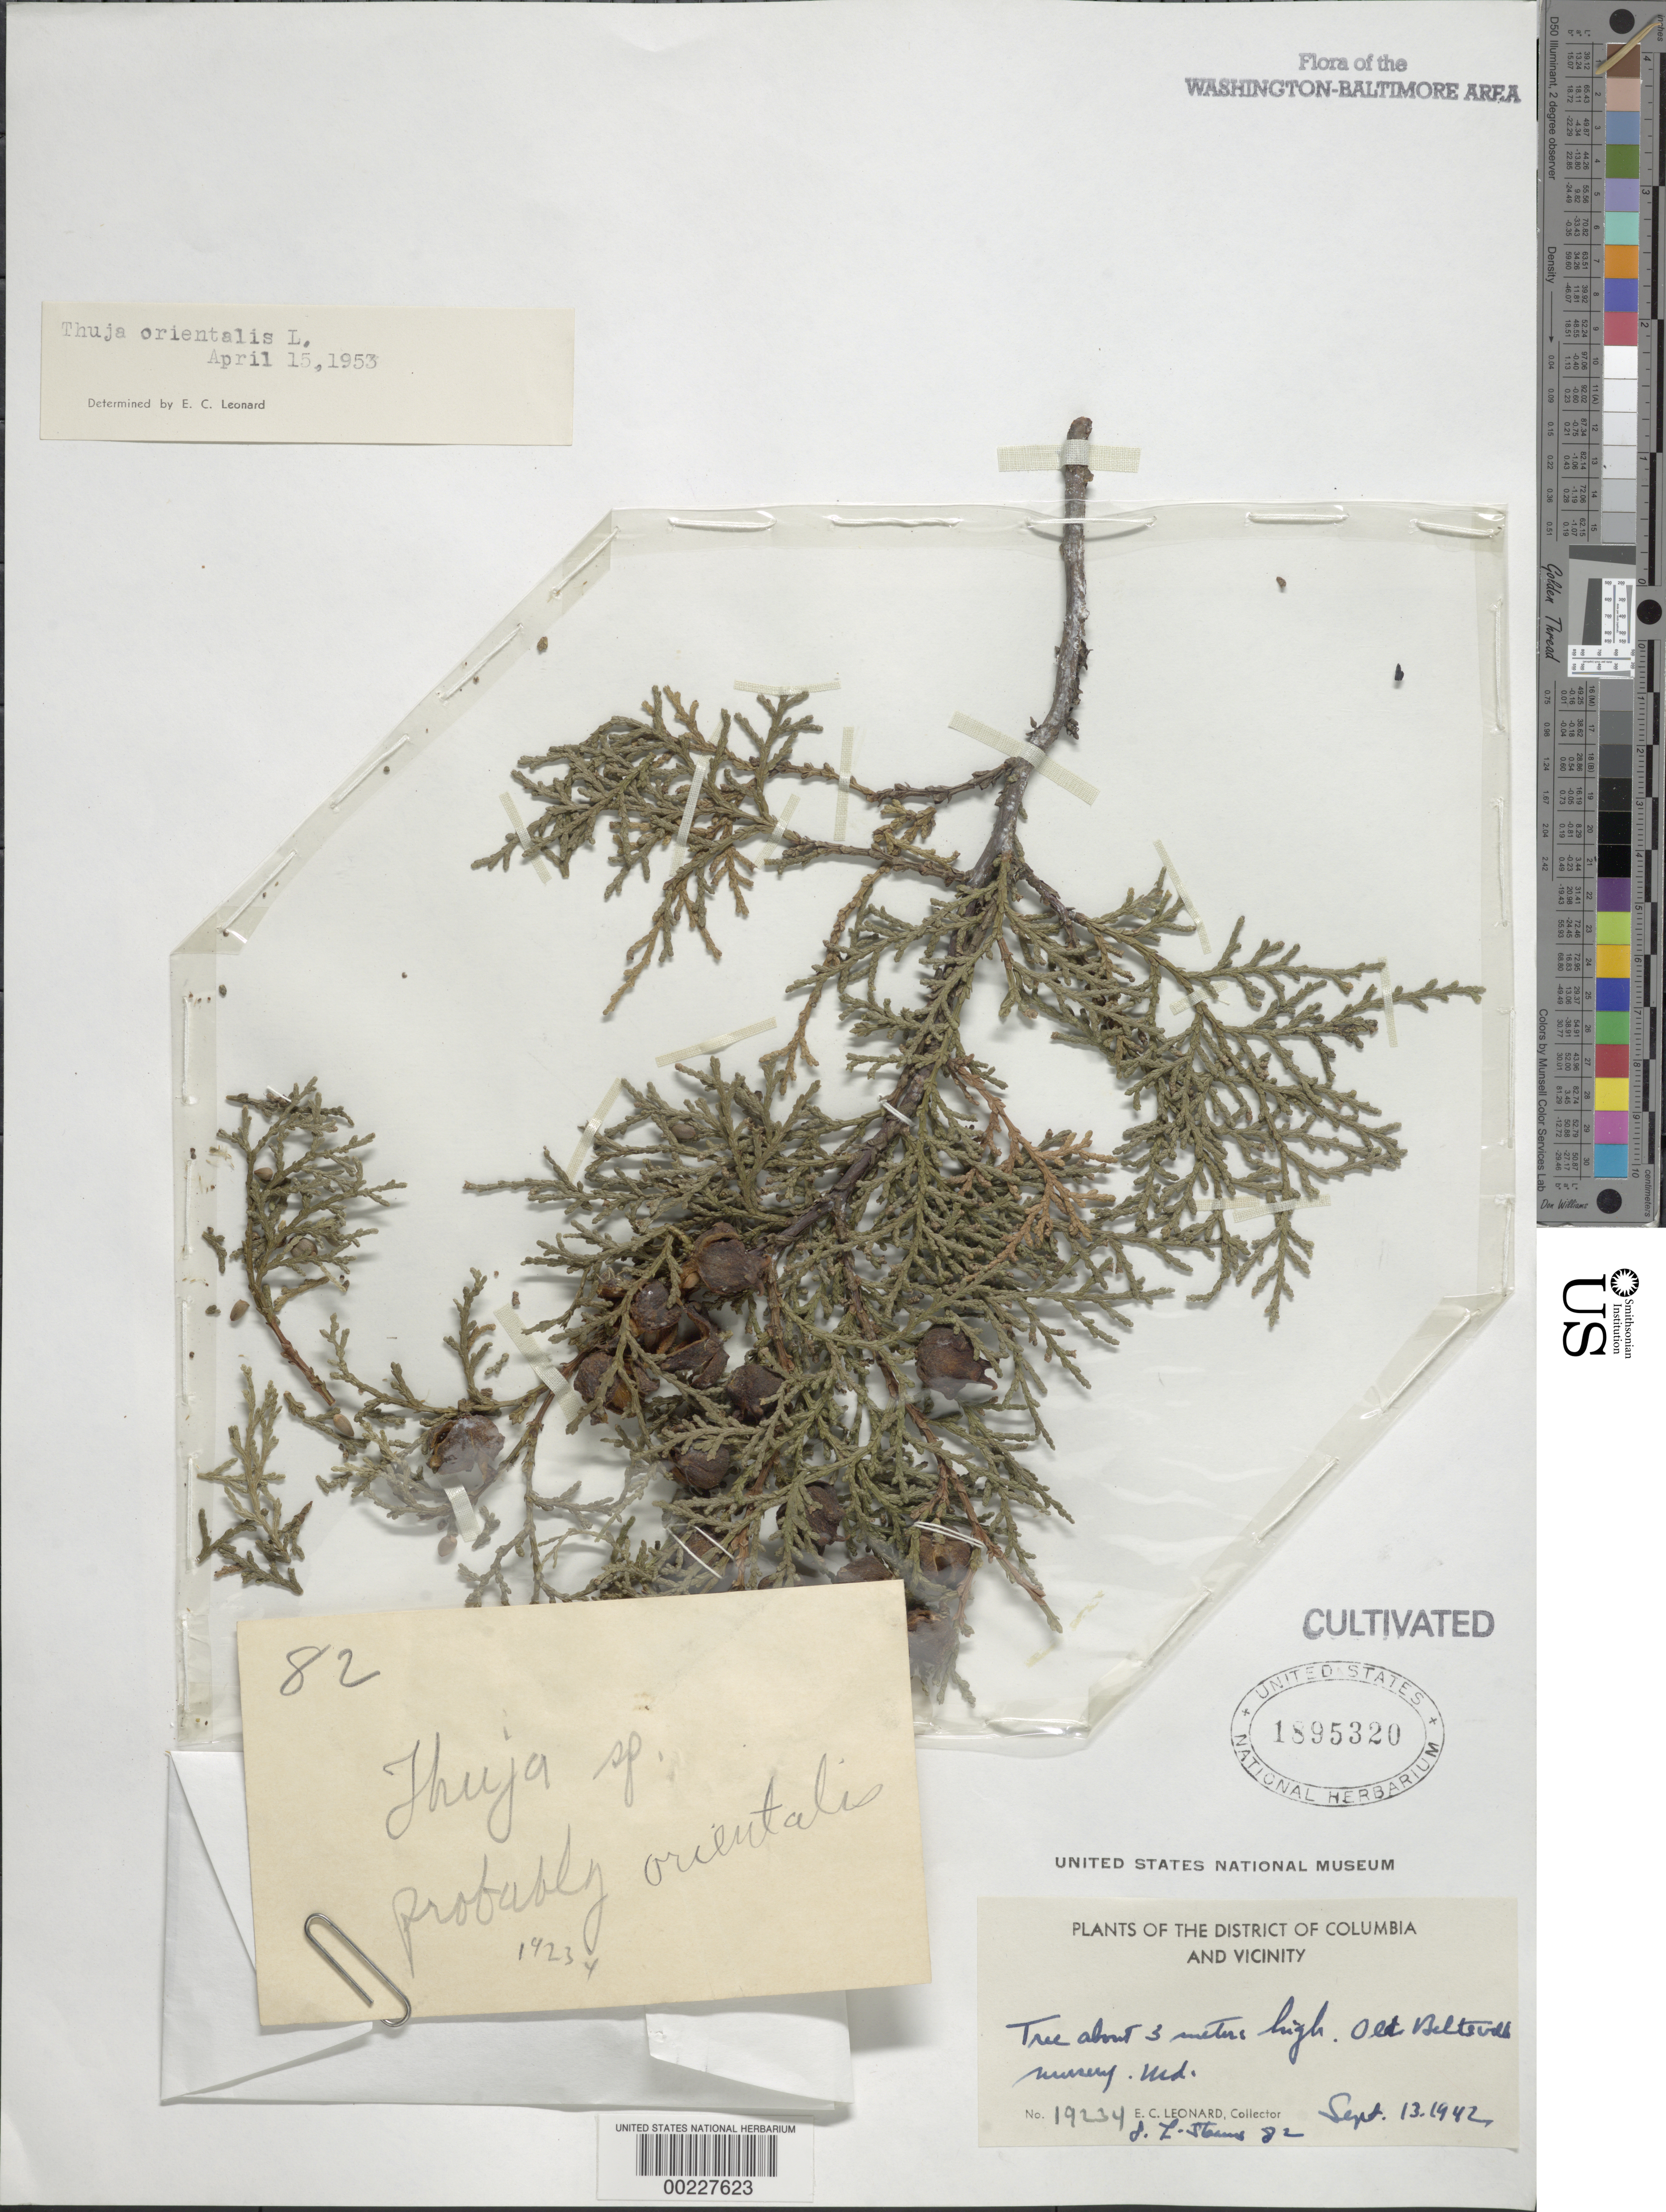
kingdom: Plantae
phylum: Tracheophyta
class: Pinopsida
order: Pinales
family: Cupressaceae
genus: Thuja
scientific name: Thuja orientalis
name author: L.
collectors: E. C. Leonard & J. Sterns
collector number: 19234 / 82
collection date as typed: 13 Sep 1942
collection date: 1942-09-13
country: United States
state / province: Maryland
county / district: Prince George's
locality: Old Beltsville Nursery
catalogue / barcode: US 1895320